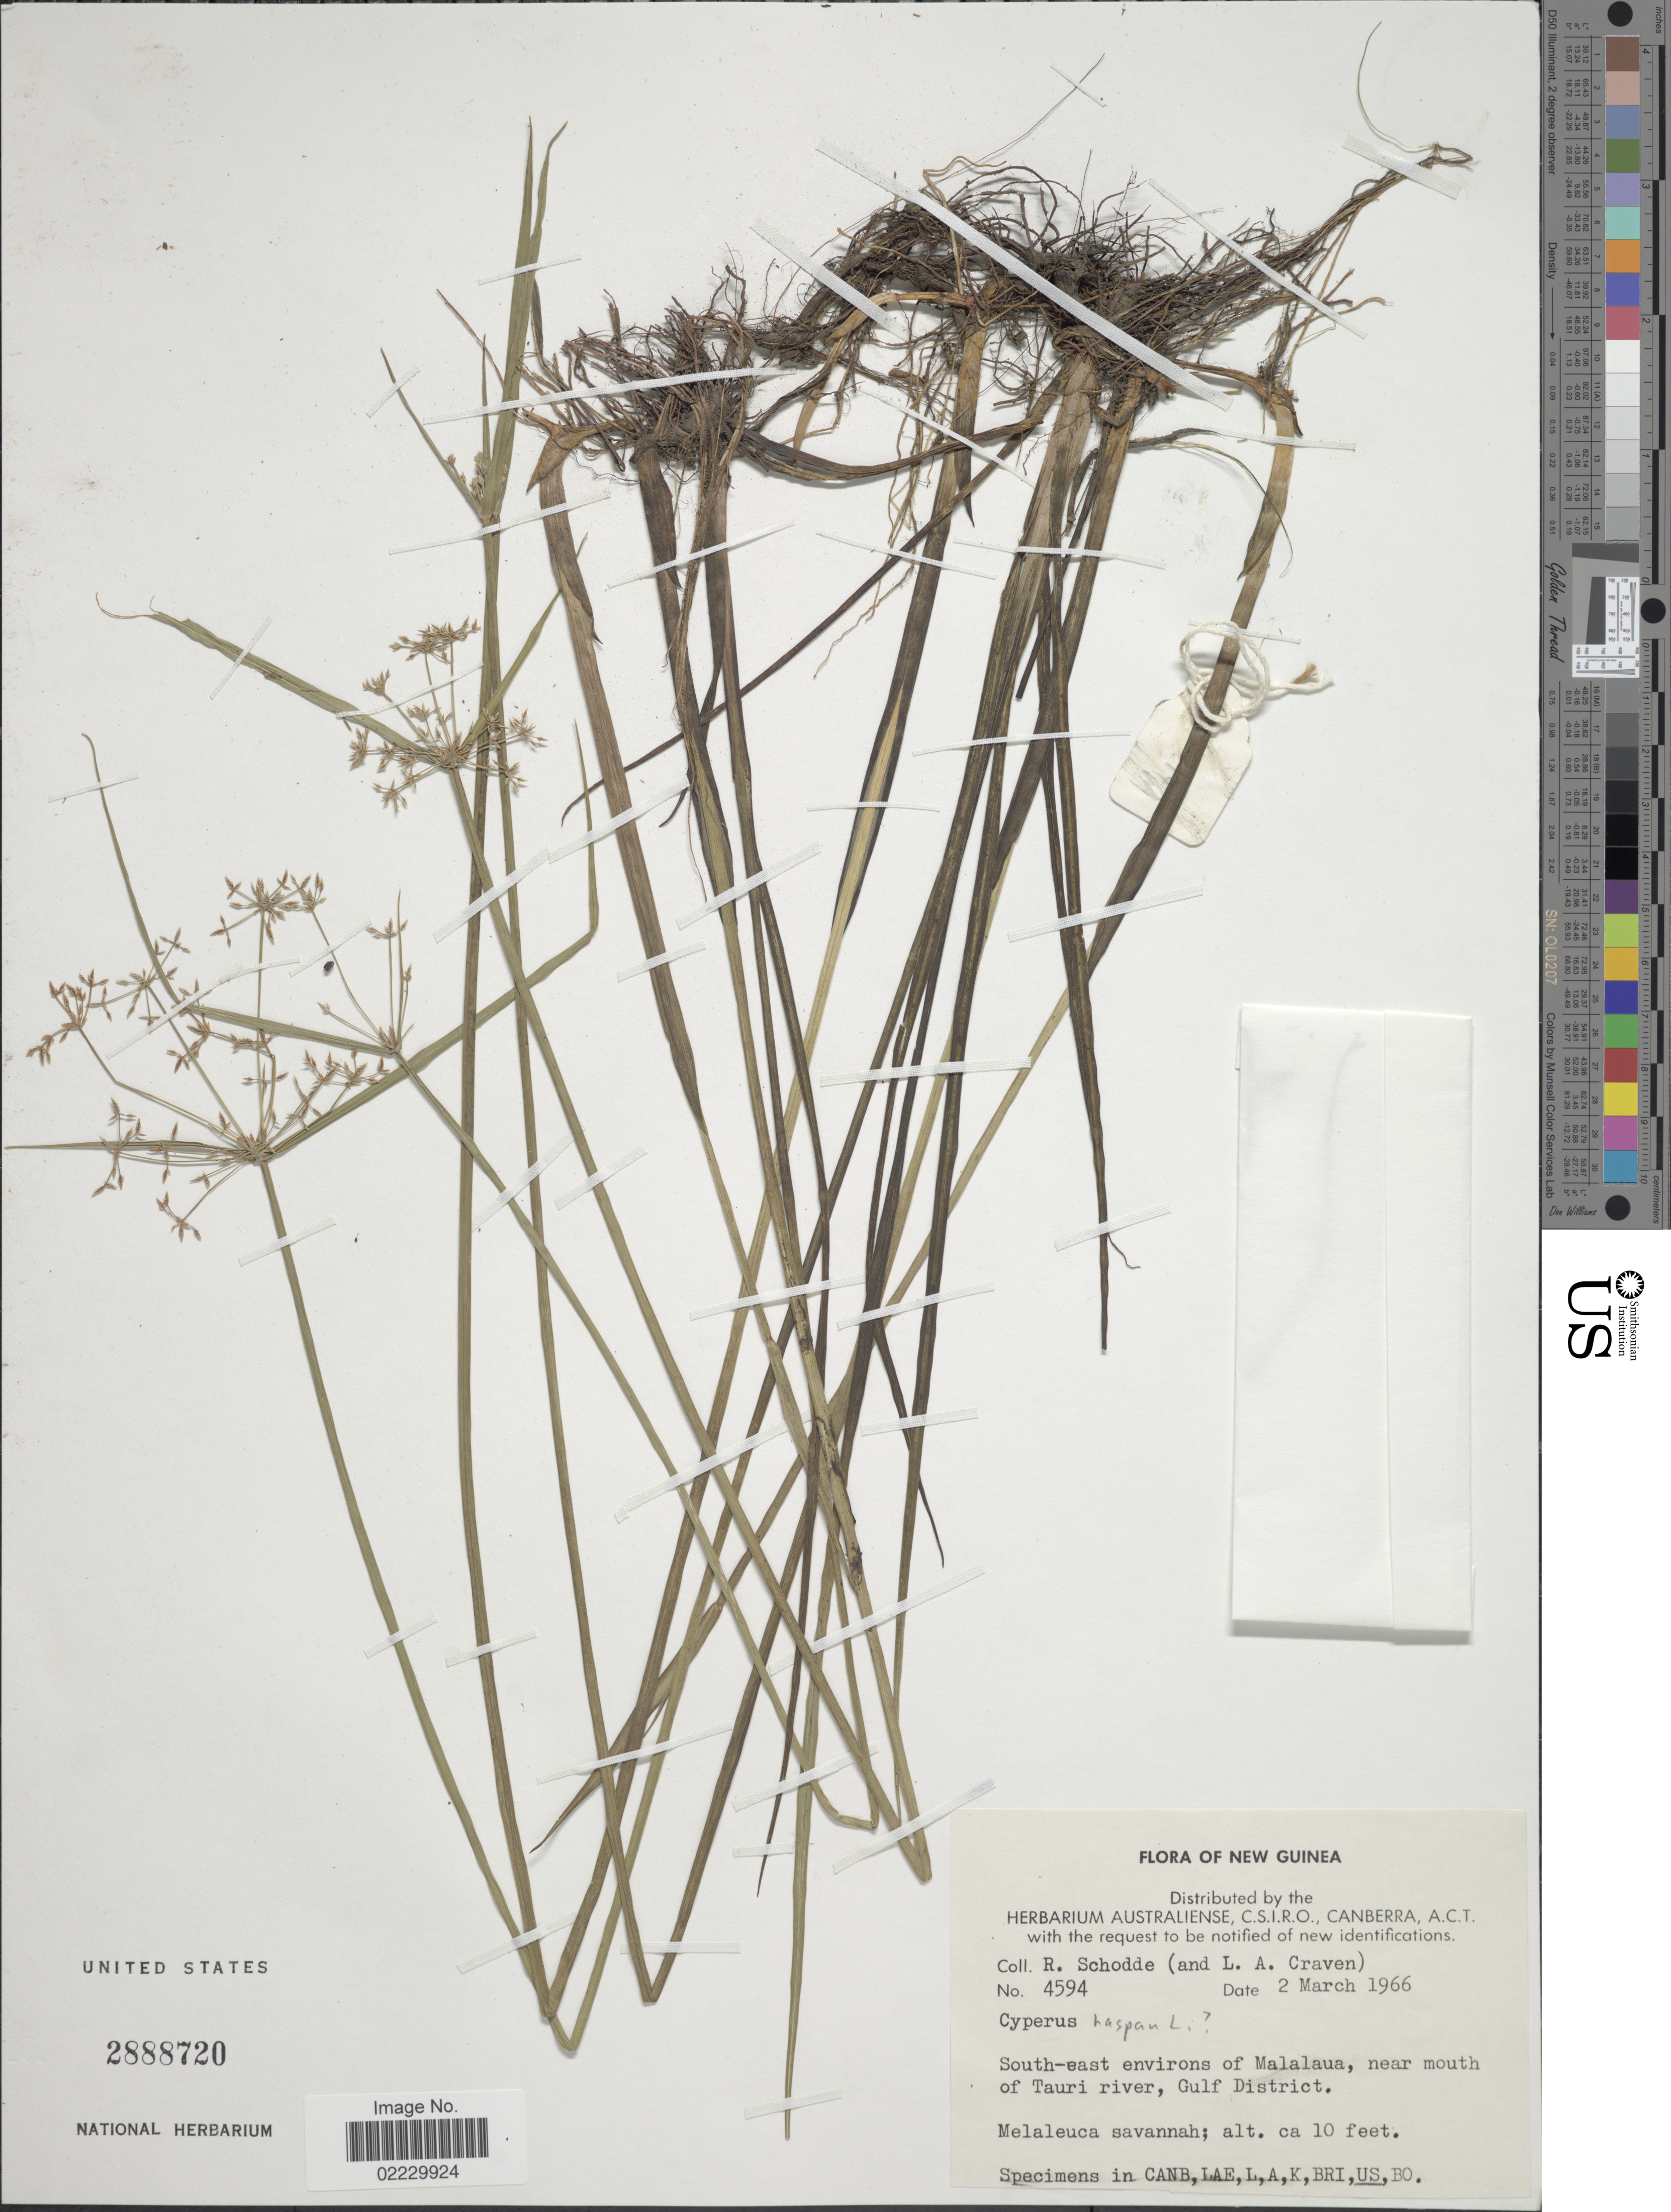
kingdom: Plantae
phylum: Tracheophyta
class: Liliopsida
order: Poales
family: Cyperaceae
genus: Cyperus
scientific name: Cyperus haspan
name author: L.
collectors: R. Schodde & L. A. Craven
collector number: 4594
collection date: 1966-03-02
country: Papua New Guinea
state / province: Gulf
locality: South-east environs of Malalaua, near mouth of Tauri river, Gulf District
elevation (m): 3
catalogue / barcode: US 2888720